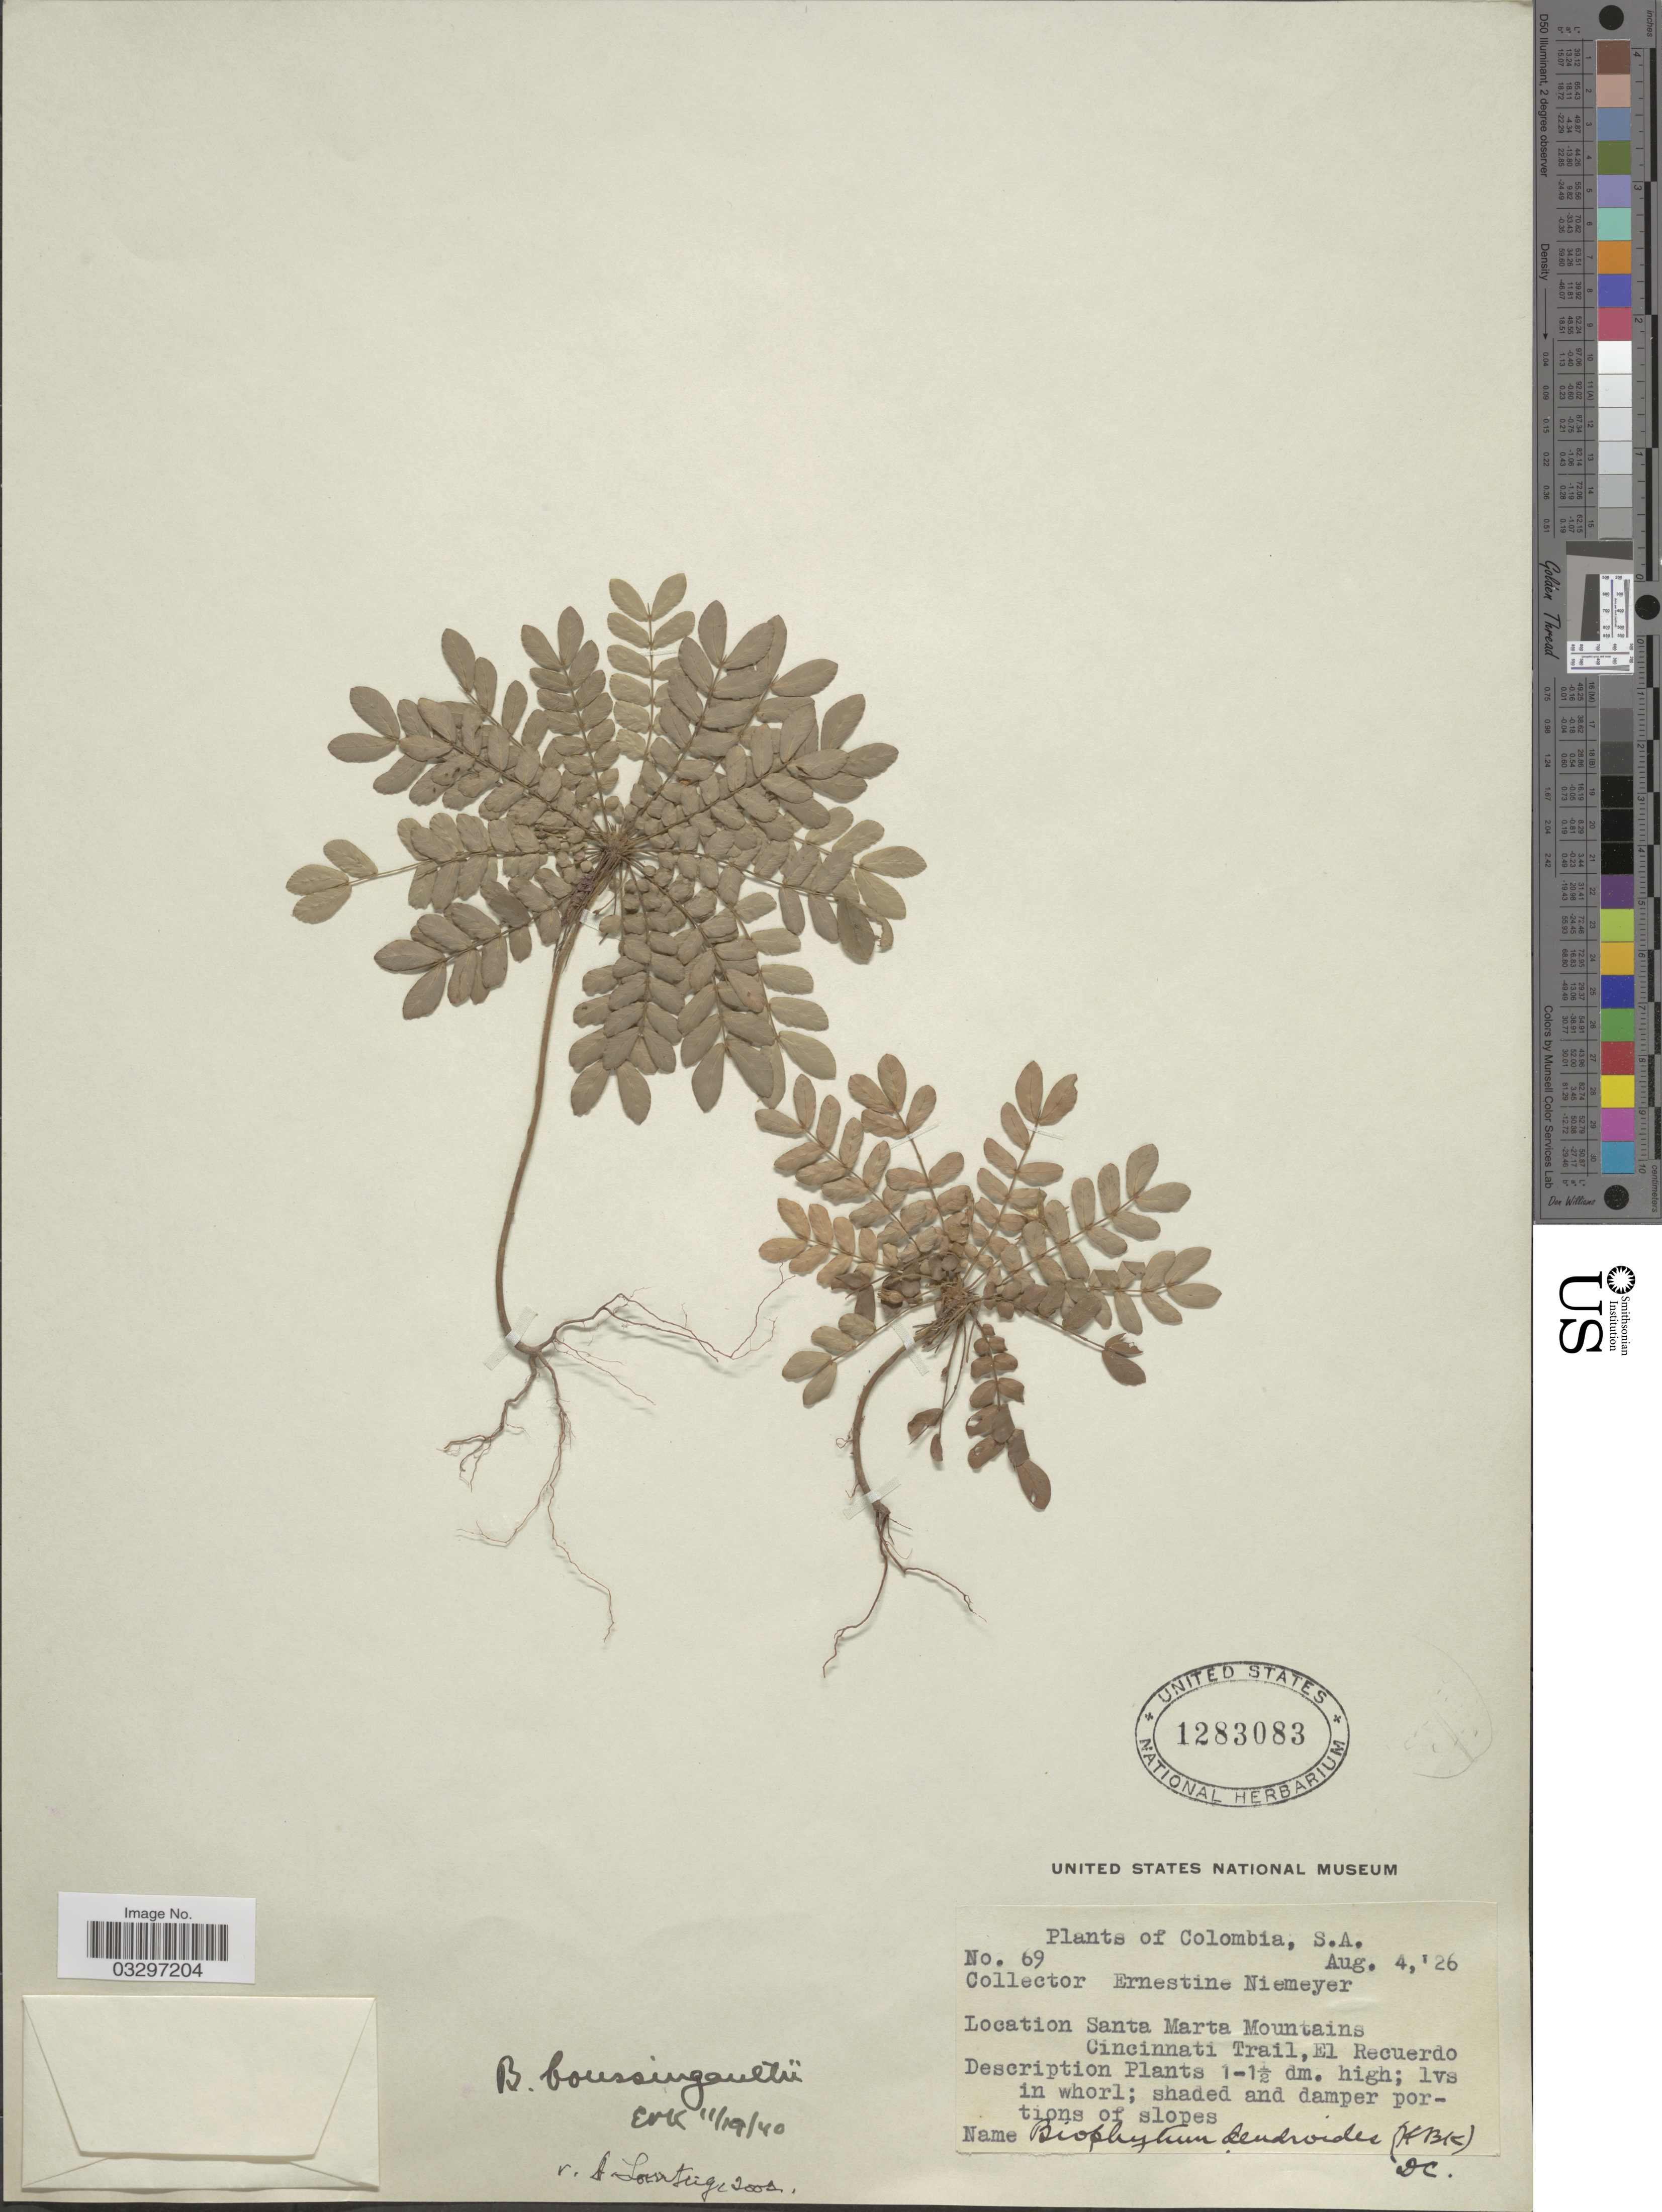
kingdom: Plantae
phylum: Tracheophyta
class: Magnoliopsida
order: Oxalidales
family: Oxalidaceae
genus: Biophytum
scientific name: Biophytum boussingaultii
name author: Klotzsch ex R. Knuth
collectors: E. H. Niemeyer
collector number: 69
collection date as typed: Transcribed d/m/y: 4/8/26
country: Colombia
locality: Santa Marta Mountains. Cincinnati Trail, El Recuerdo.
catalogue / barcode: US 1283083